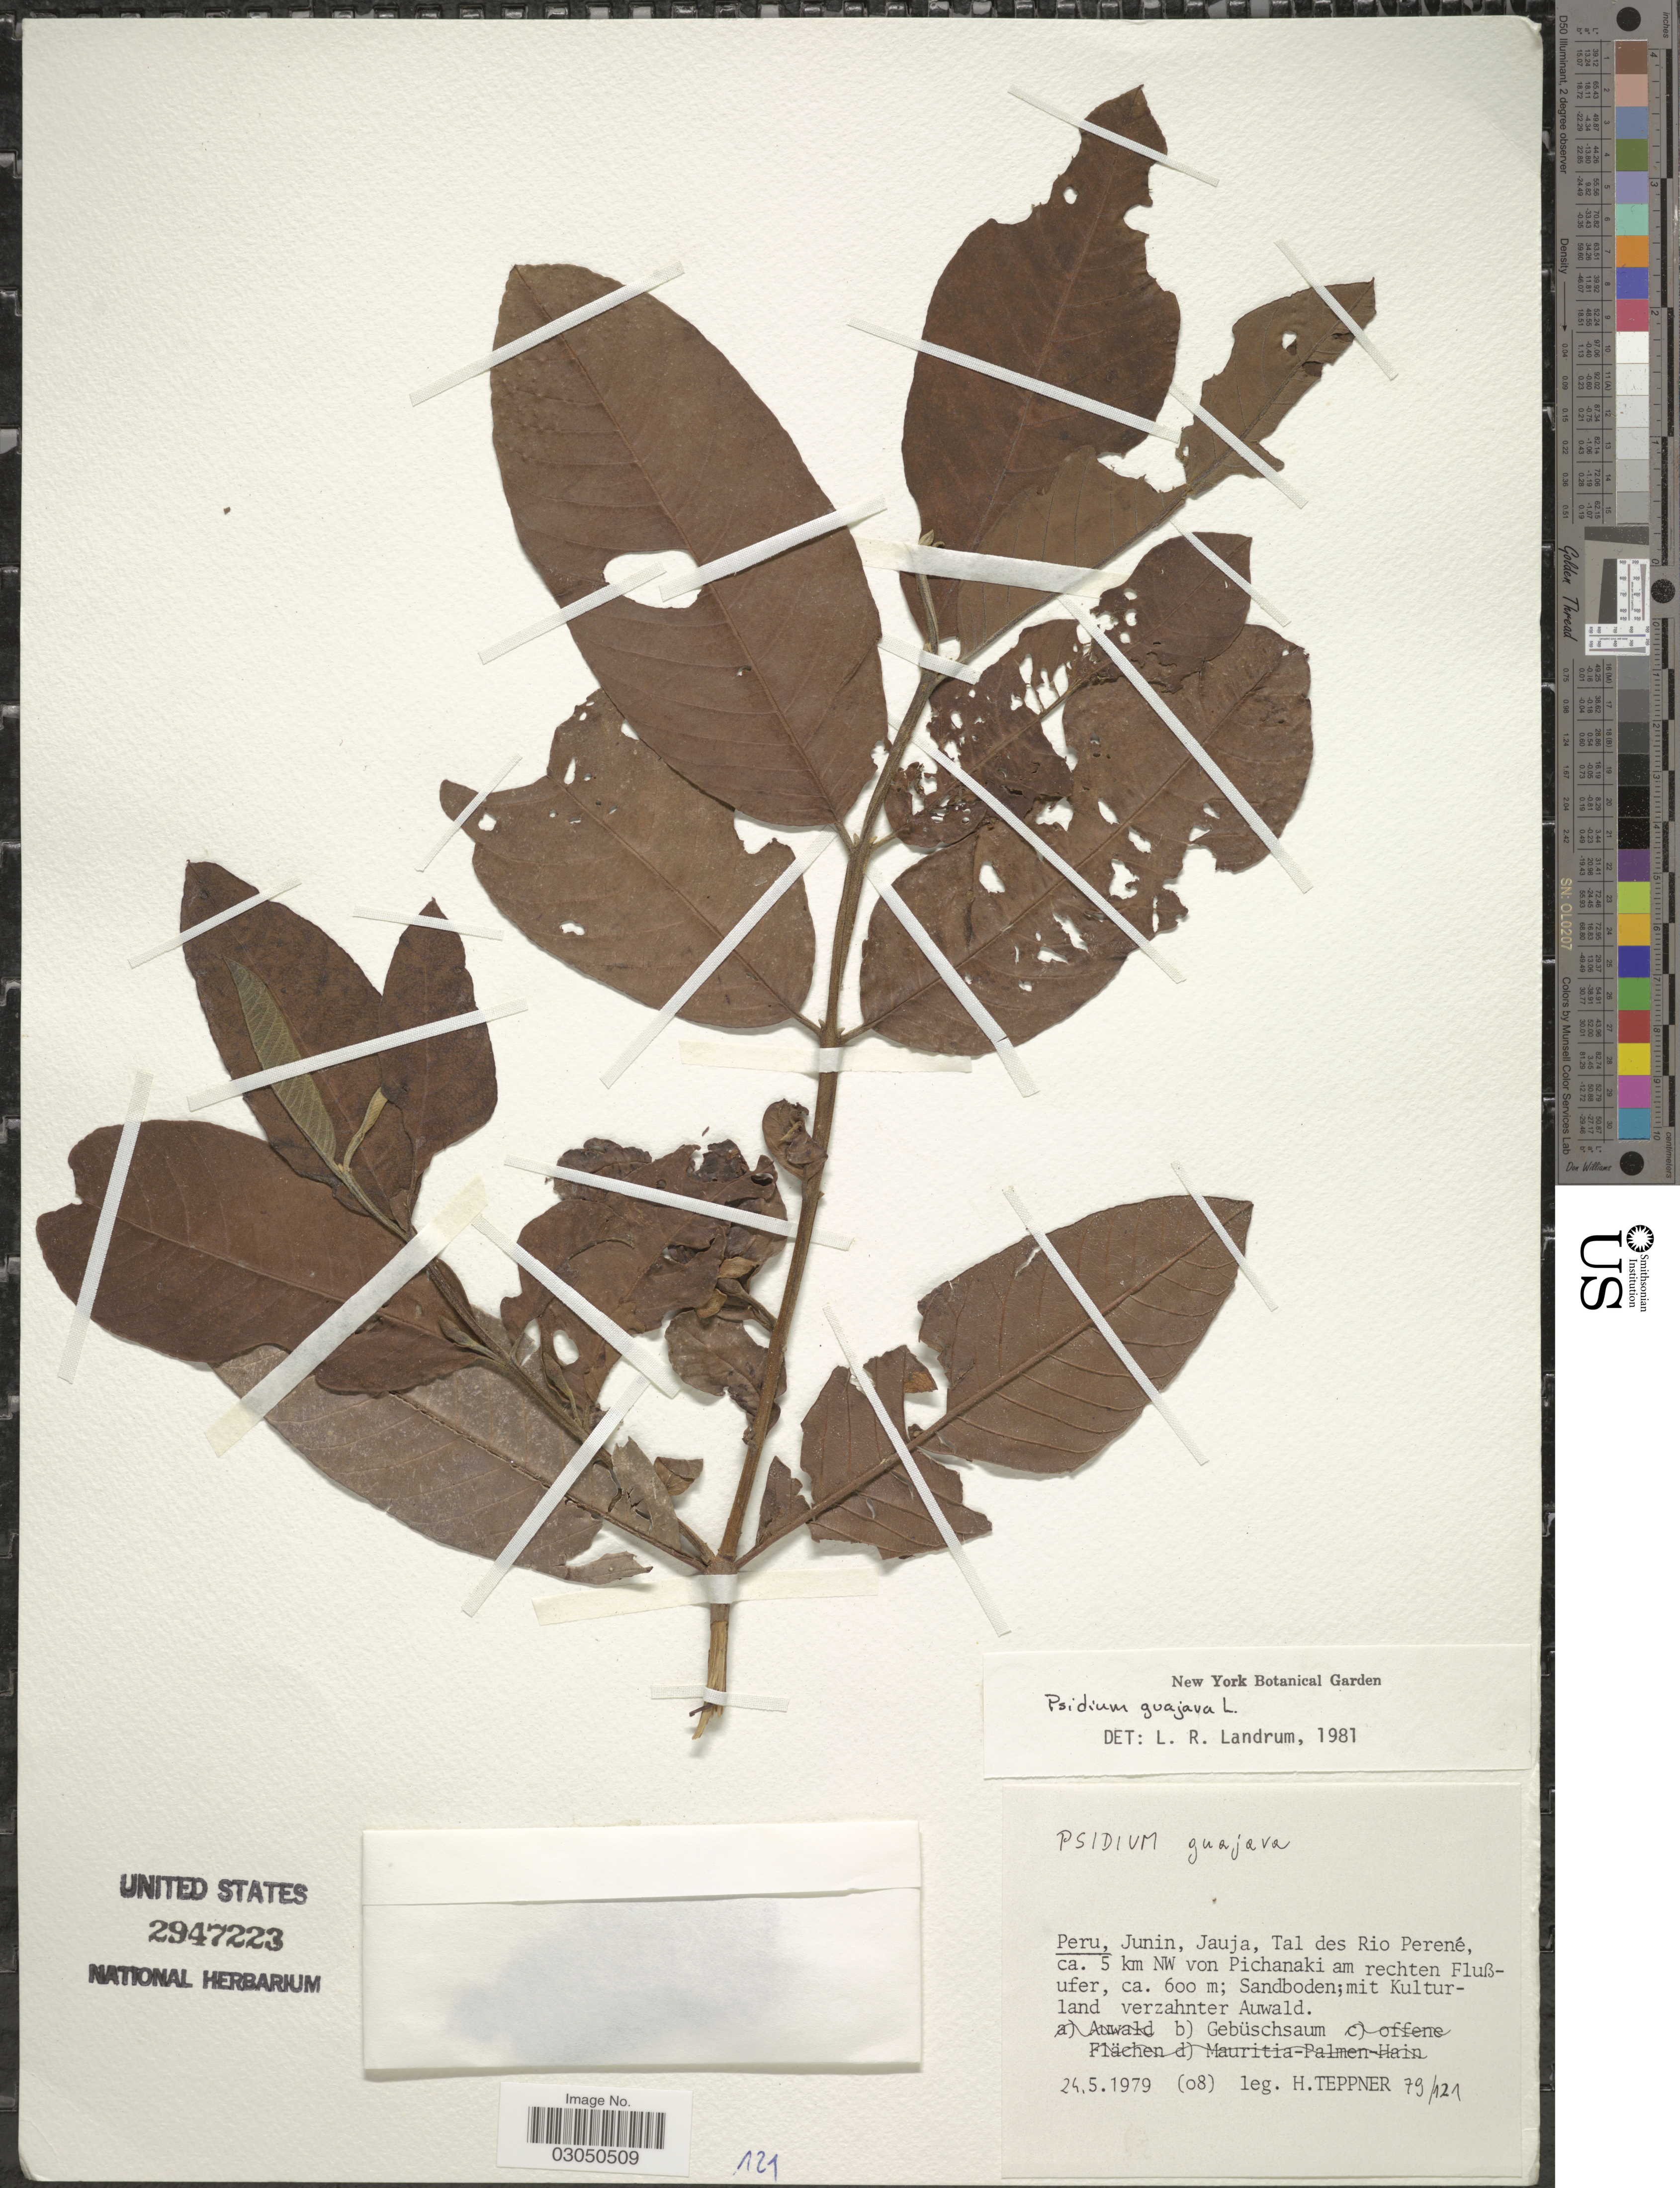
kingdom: Plantae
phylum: Tracheophyta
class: Magnoliopsida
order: Myrtales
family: Myrtaceae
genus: Psidium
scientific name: Psidium guajava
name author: L.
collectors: H. Teppner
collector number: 79/121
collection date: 1979-05-24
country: Peru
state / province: Junín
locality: Junin, Jauja, Tal des Rio Perené, ca. 5 km NW von Pichanaki am rechten Flußufer.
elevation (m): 600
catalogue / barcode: US 2947223